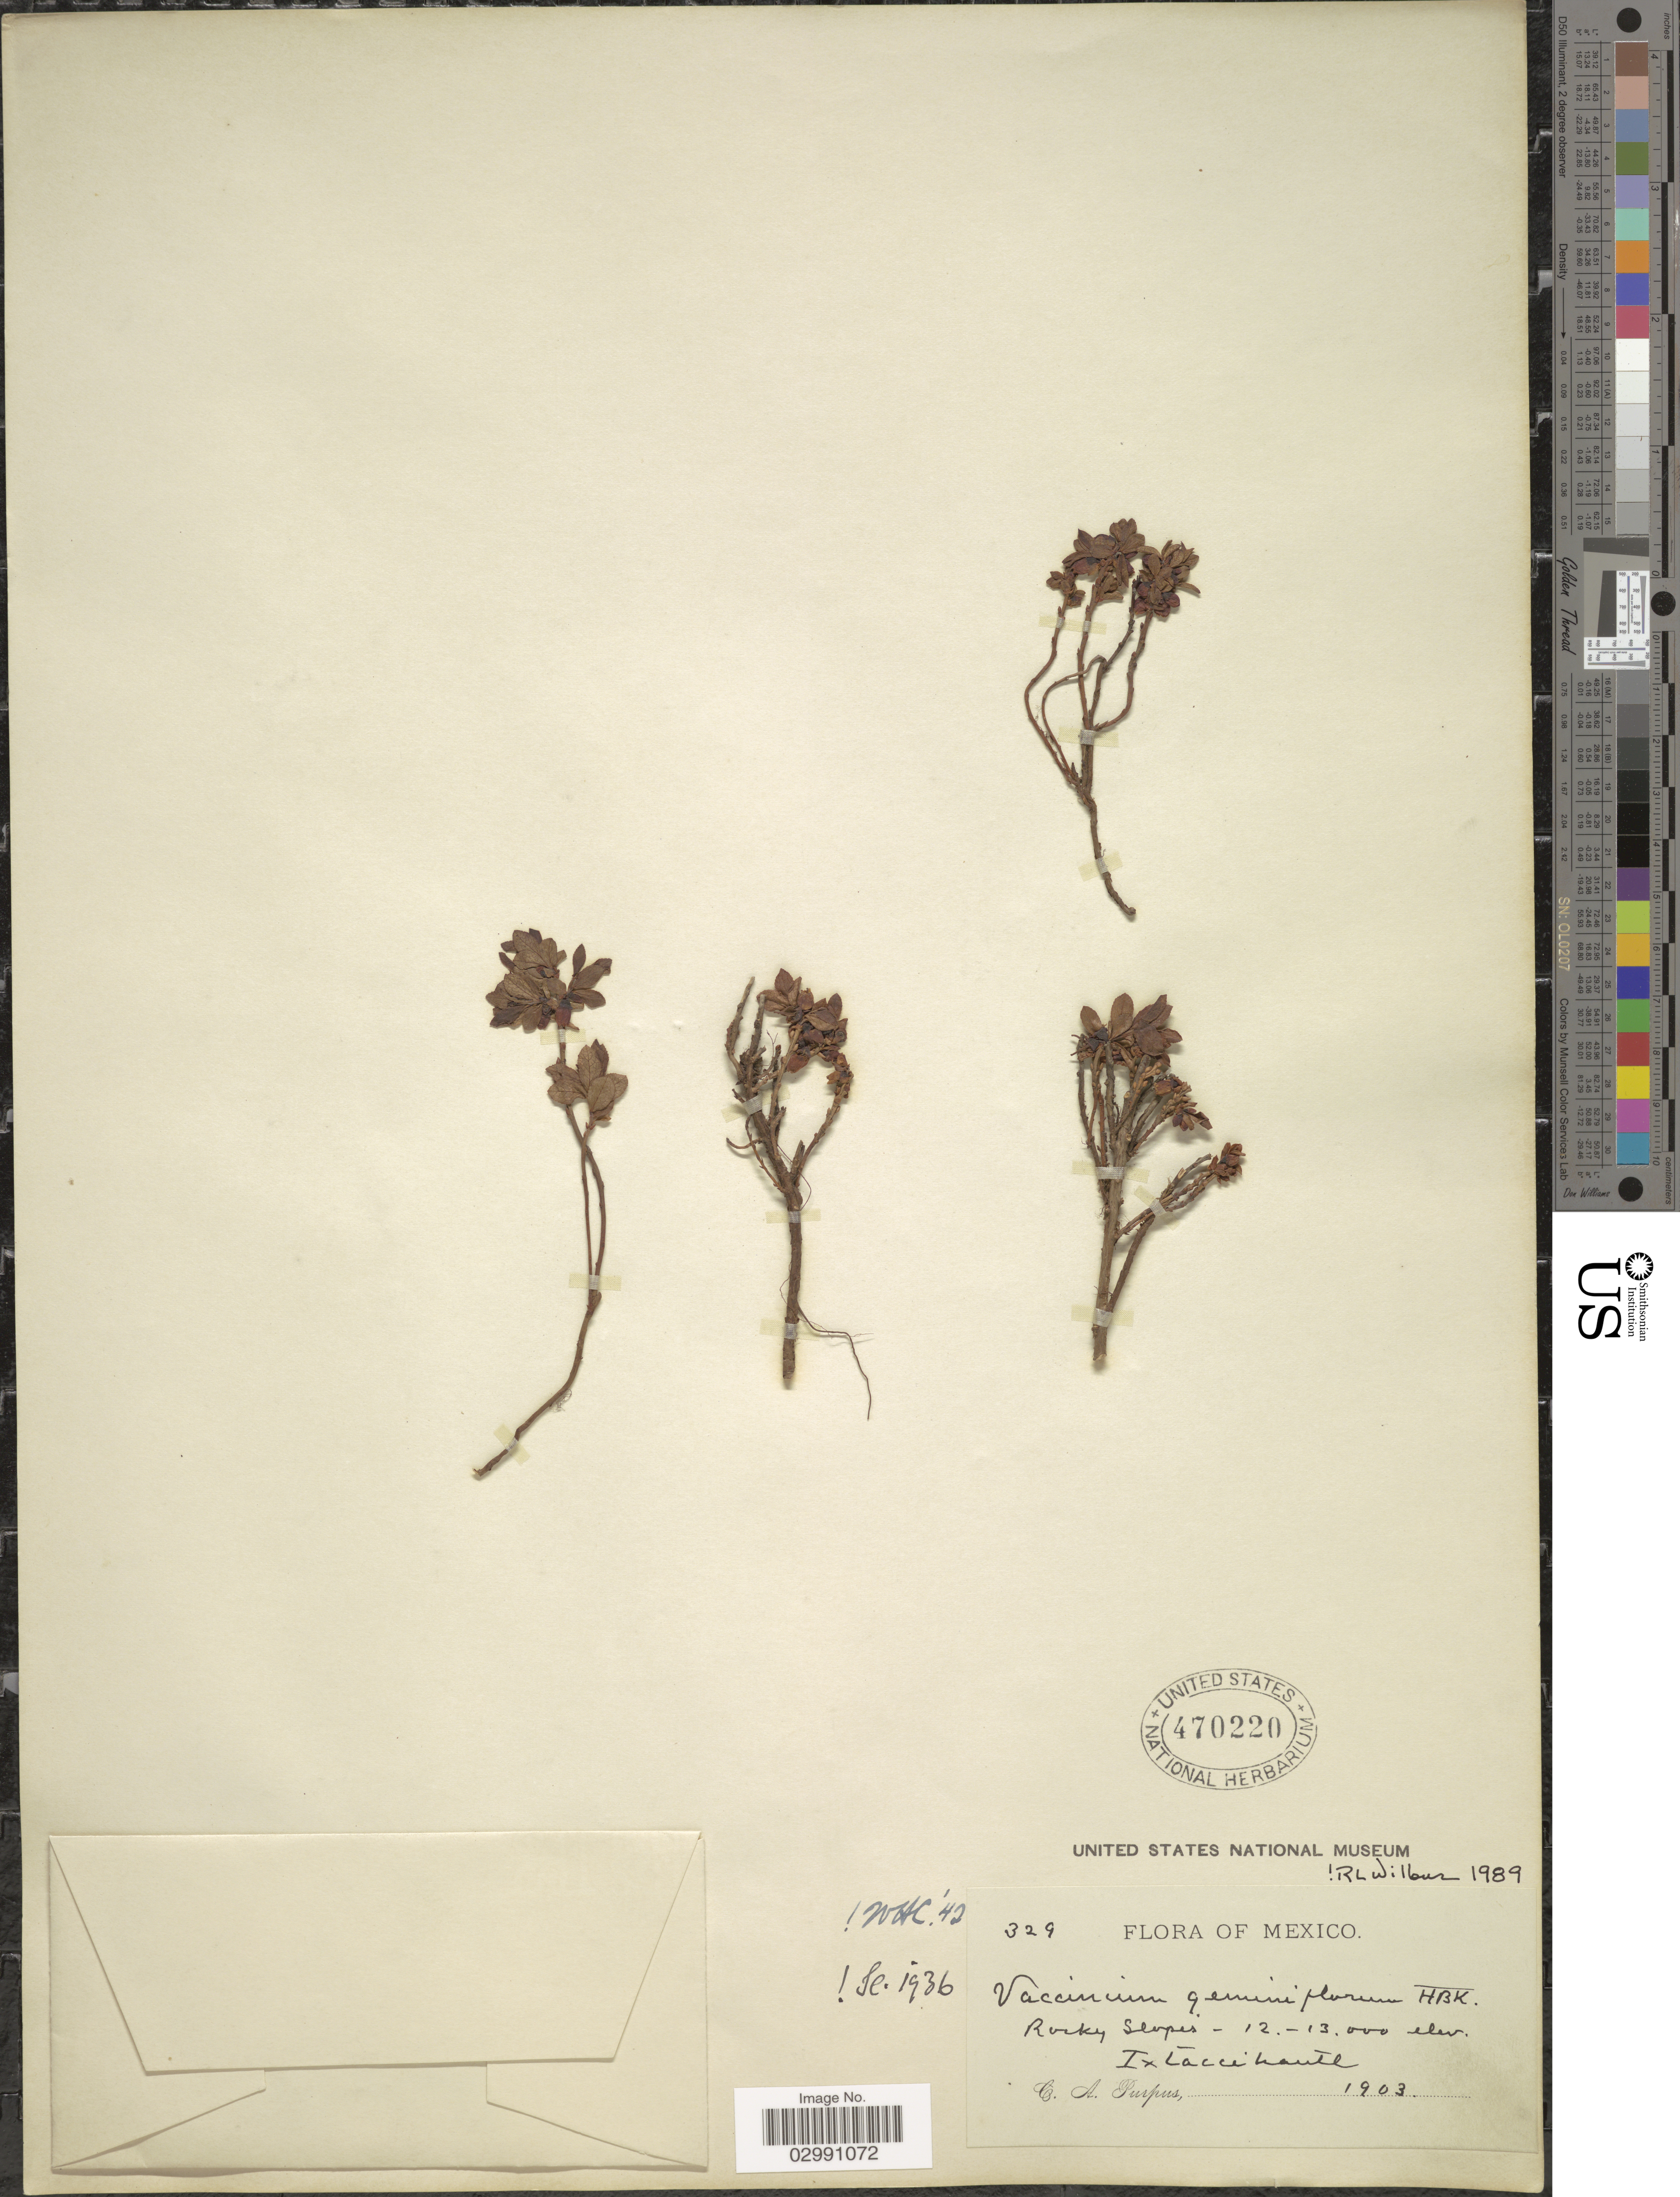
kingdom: Plantae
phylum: Tracheophyta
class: Magnoliopsida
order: Ericales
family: Ericaceae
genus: Vaccinium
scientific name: Vaccinium geminiflorum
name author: Kunth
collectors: C. A. Purpus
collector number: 329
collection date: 1903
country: Mexico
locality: Ixtaccihautl.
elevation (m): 3658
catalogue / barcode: US 470220